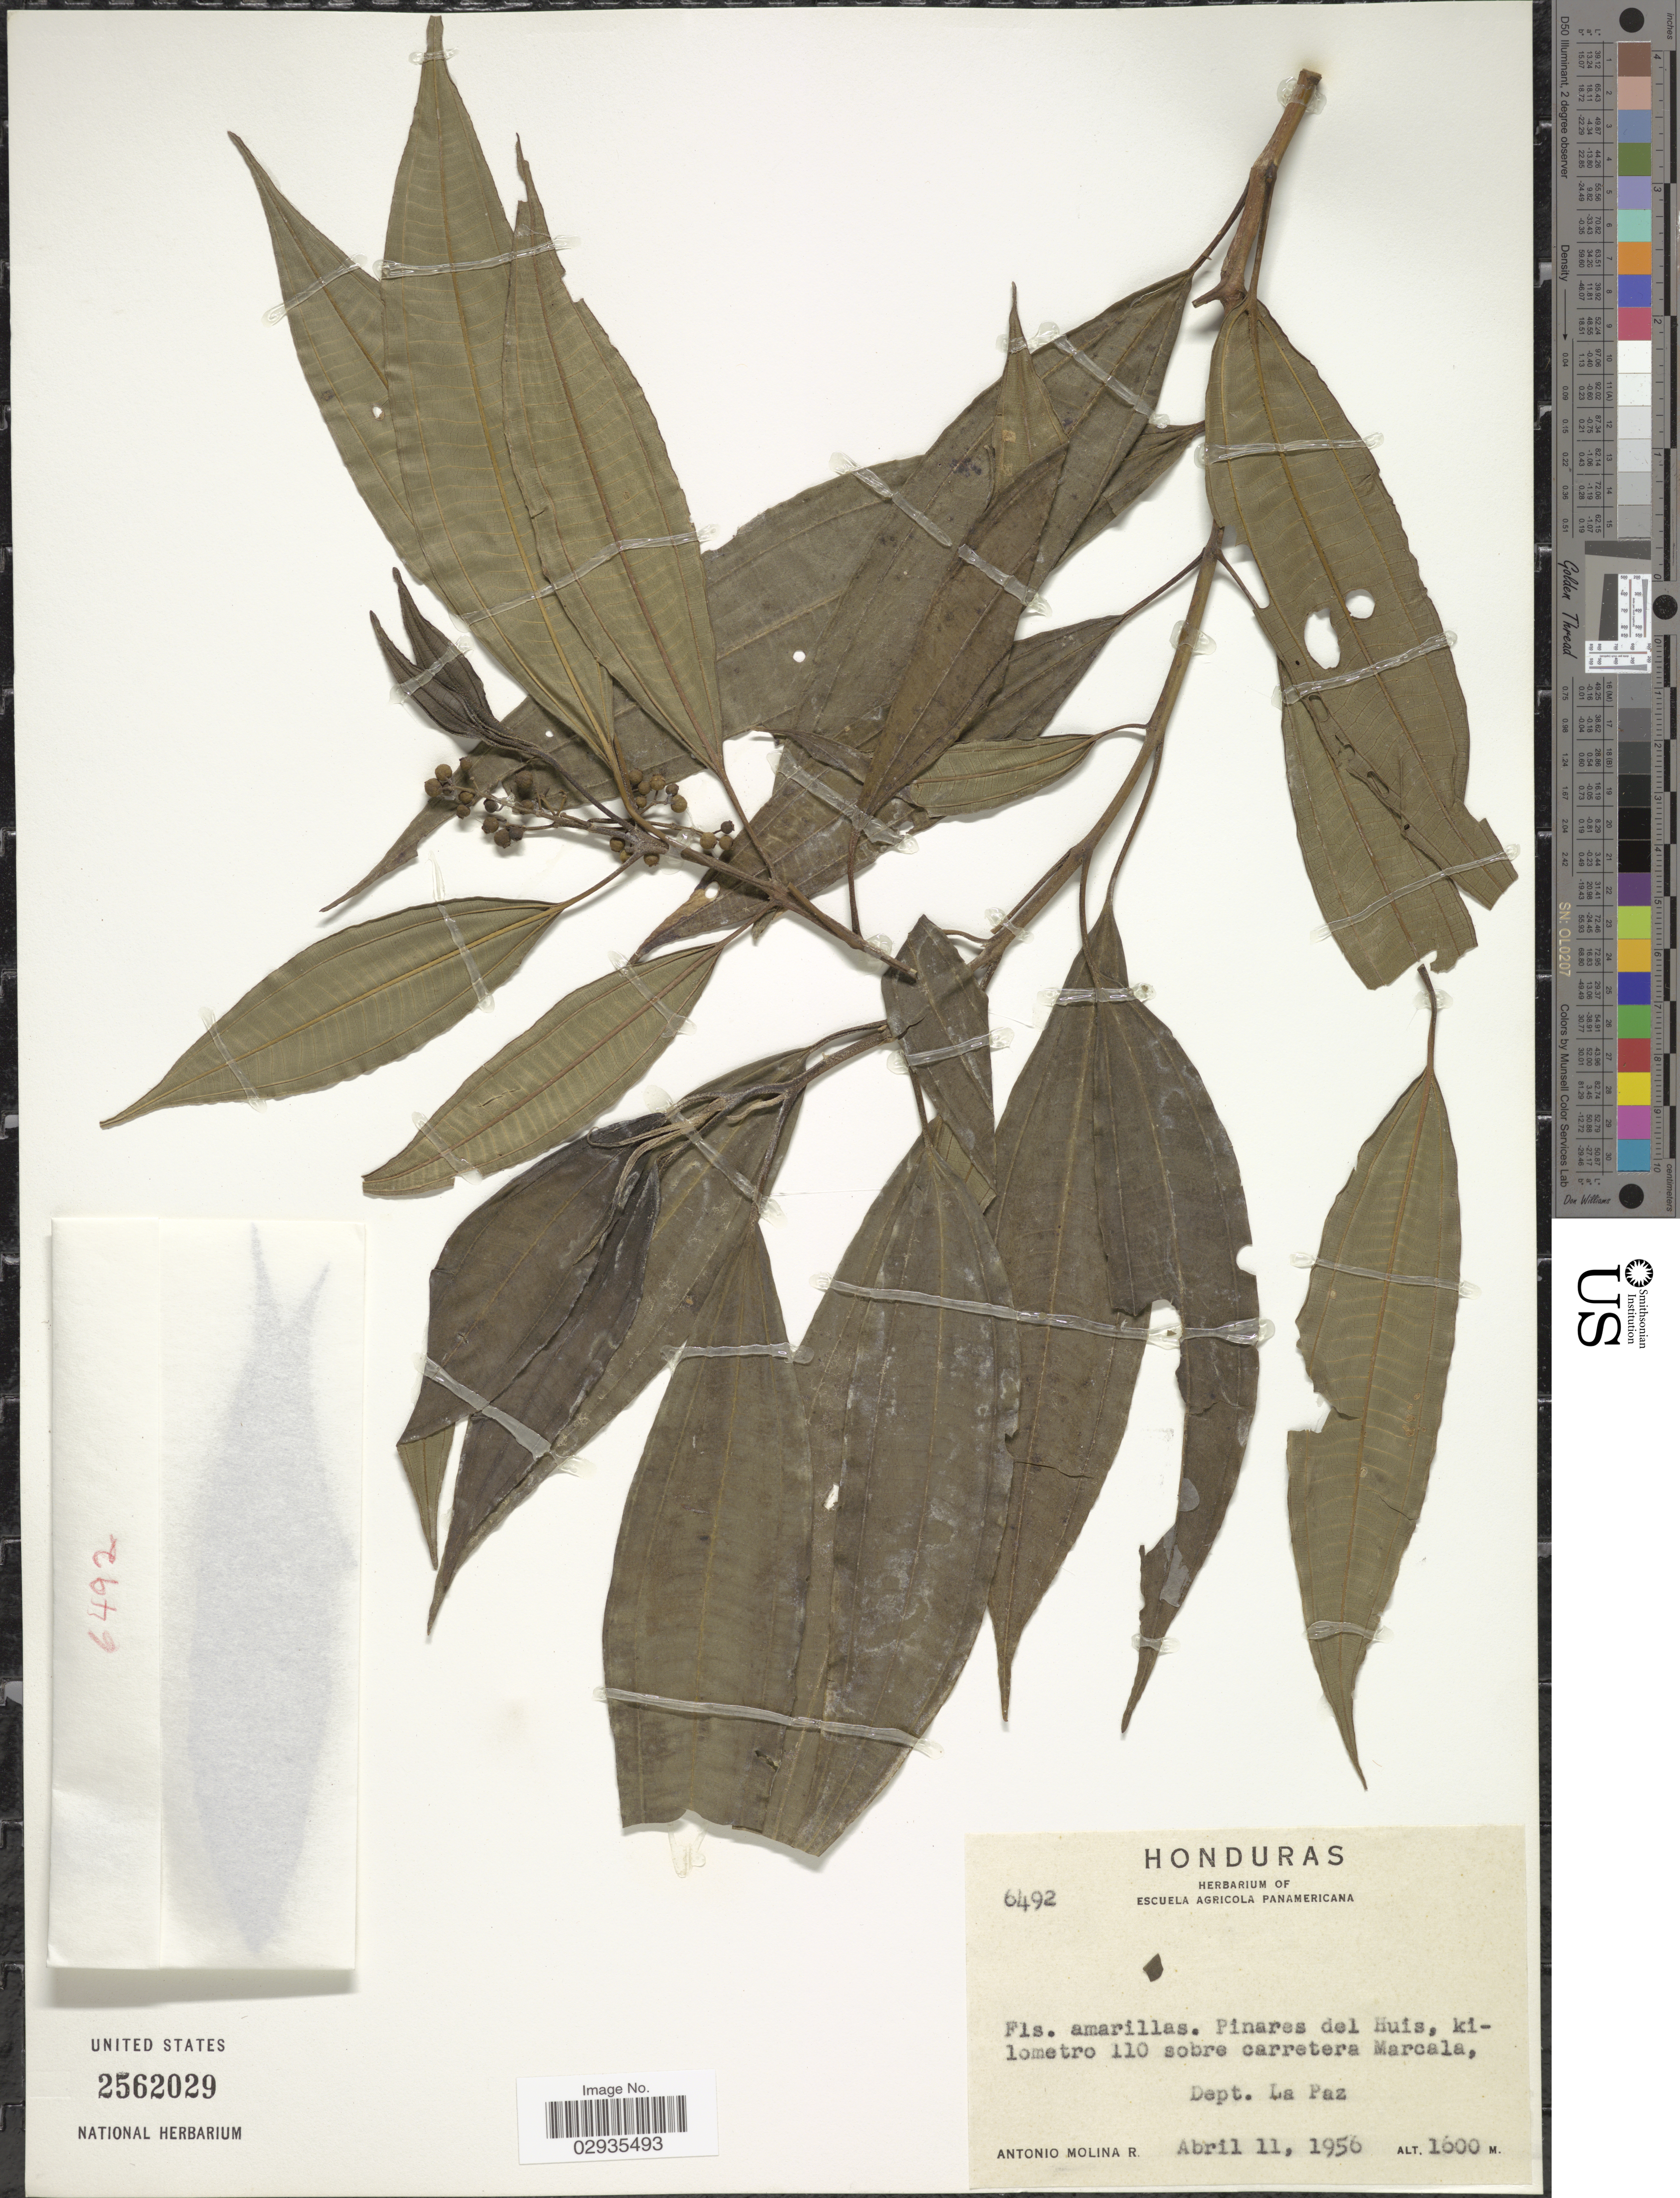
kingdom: Plantae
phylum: Tracheophyta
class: Magnoliopsida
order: Myrtales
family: Melastomataceae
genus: Miconia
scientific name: Miconia sp.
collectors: A. Molina R.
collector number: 6492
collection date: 1956-04-11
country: Honduras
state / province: La Paz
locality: Pinares del Huis, kilometro 110 sobre carretera Marcala, Dept. La Paz.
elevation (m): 1600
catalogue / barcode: US 2562029